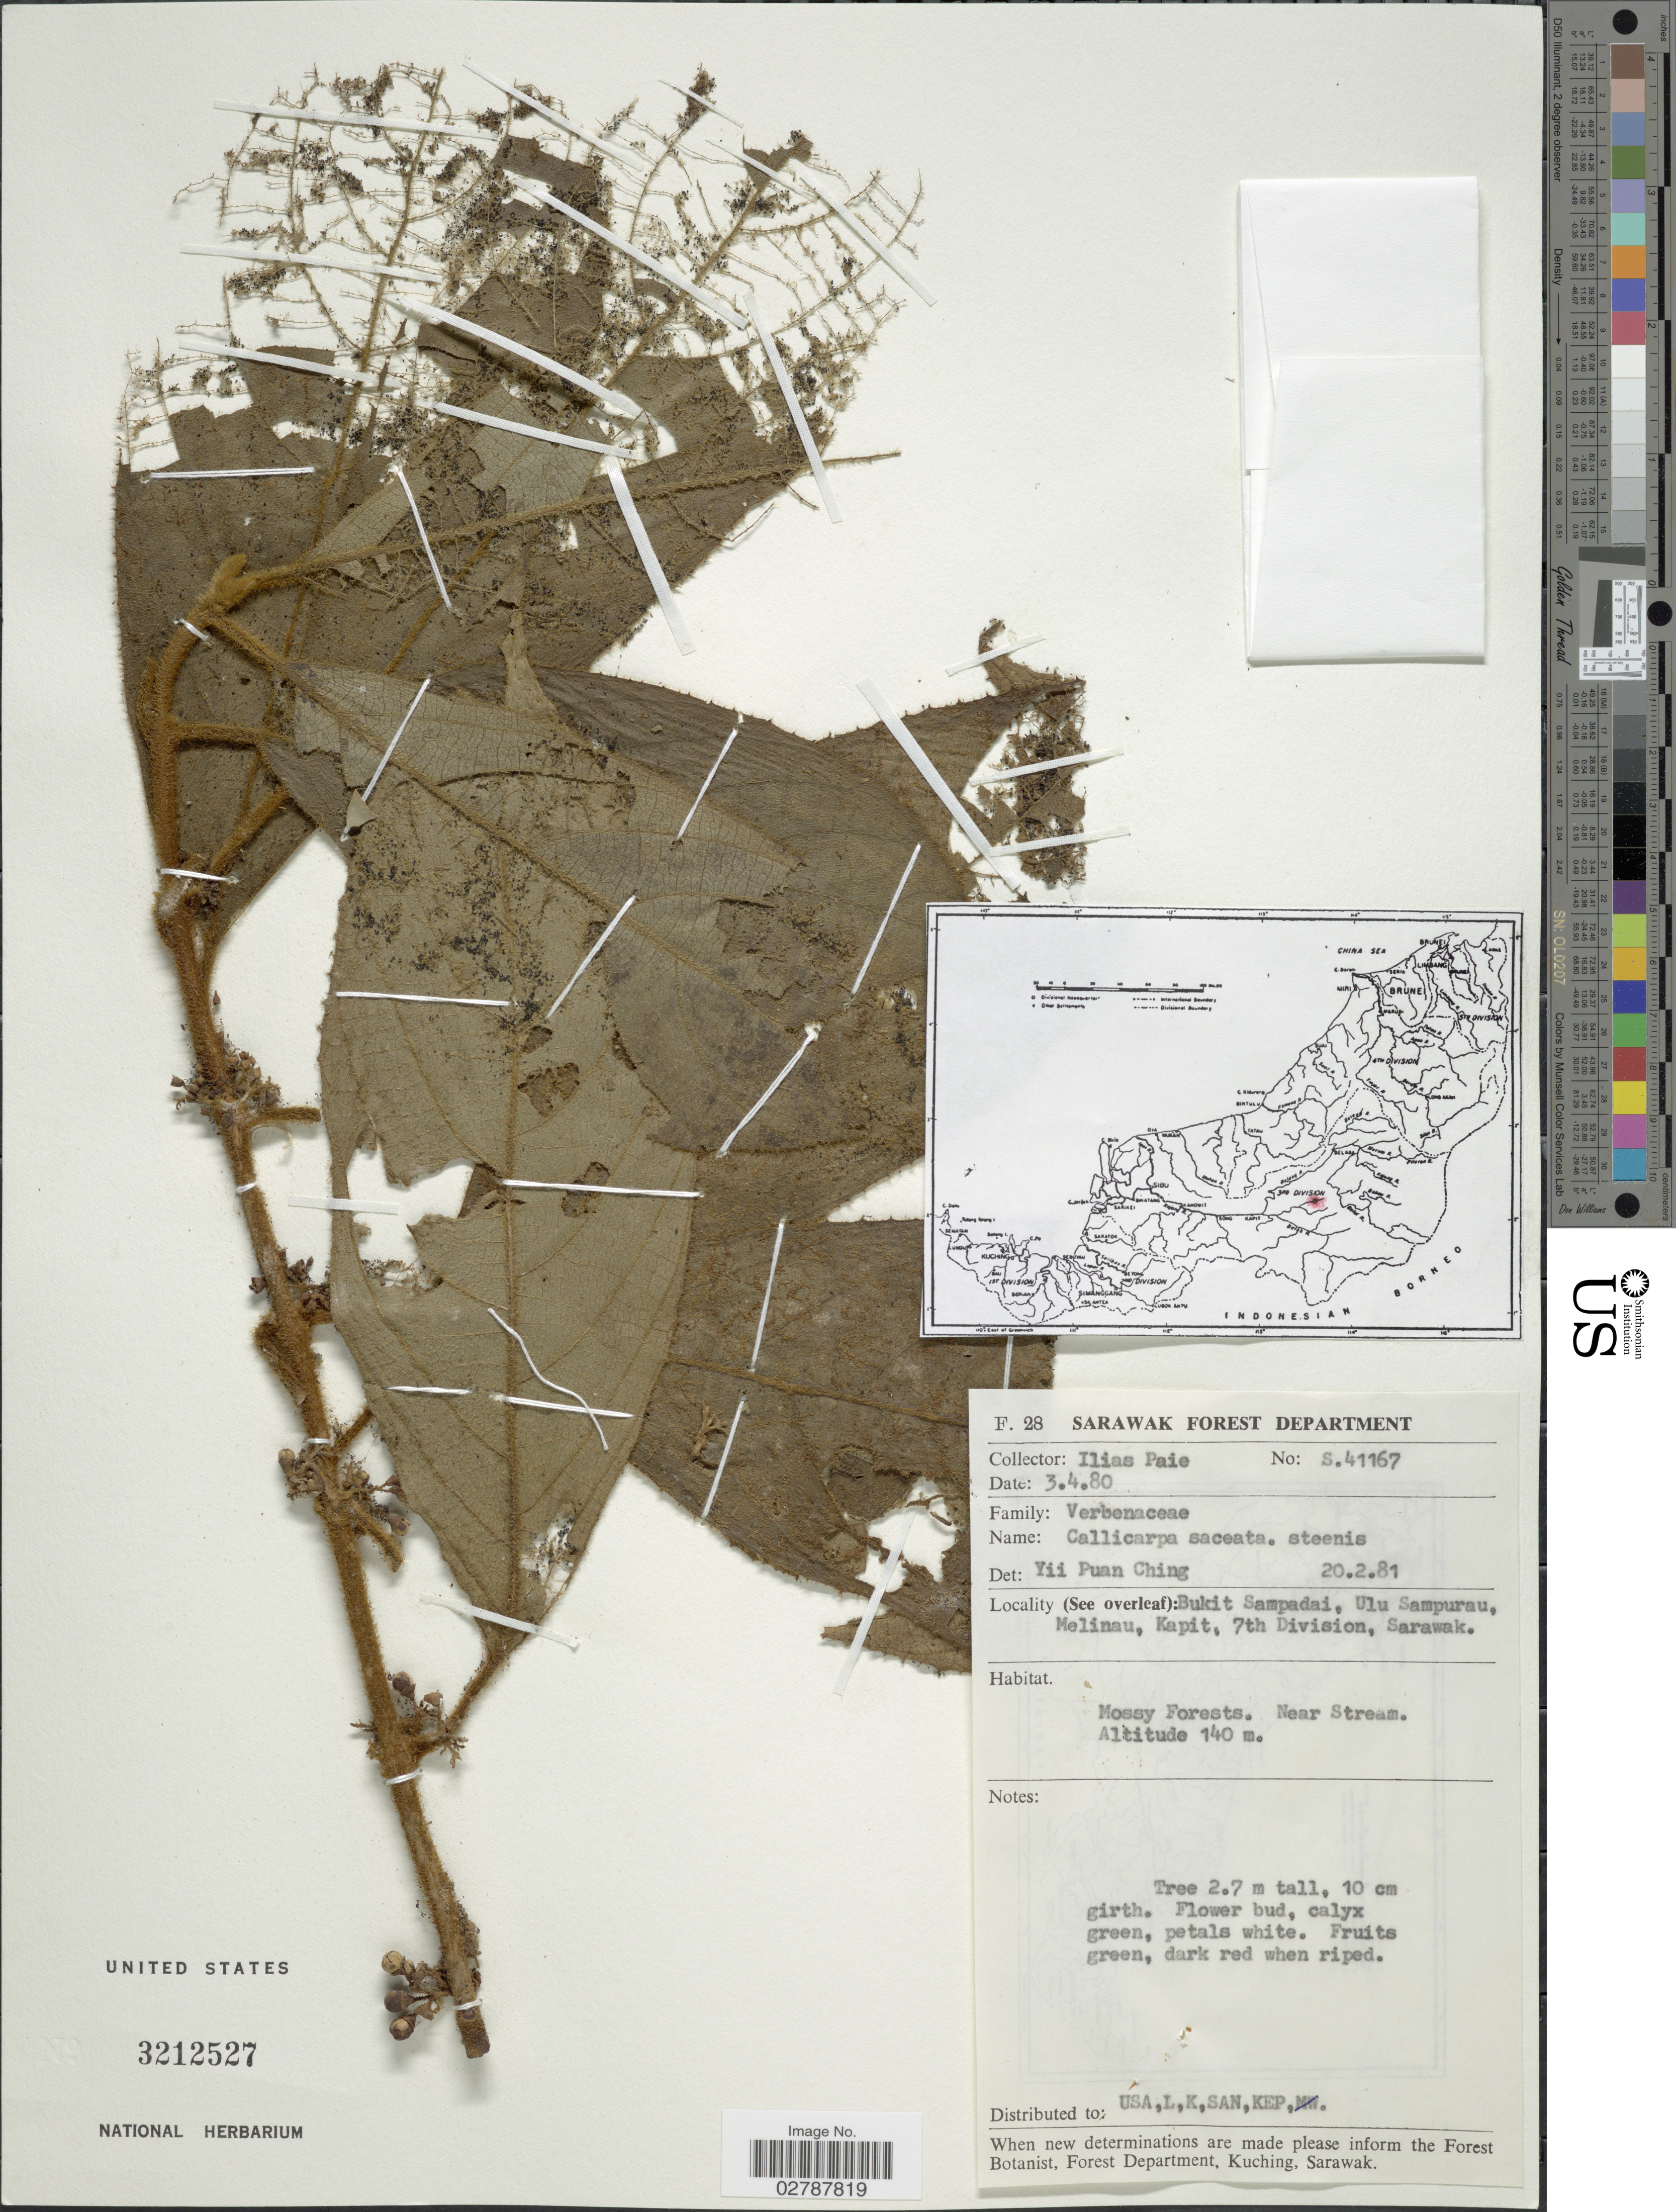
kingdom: Plantae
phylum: Tracheophyta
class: Magnoliopsida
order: Lamiales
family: Lamiaceae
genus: Callicarpa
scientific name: Callicarpa saccata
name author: Steenis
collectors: I. bin Paie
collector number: S41167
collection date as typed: Transcribed d/m/y: 3/4/80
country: Malaysia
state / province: Sarawak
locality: Bukit Sampadai, Ulu Sampurau, Melinau, Kapit, 7th Division.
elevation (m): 140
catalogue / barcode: US 3212527